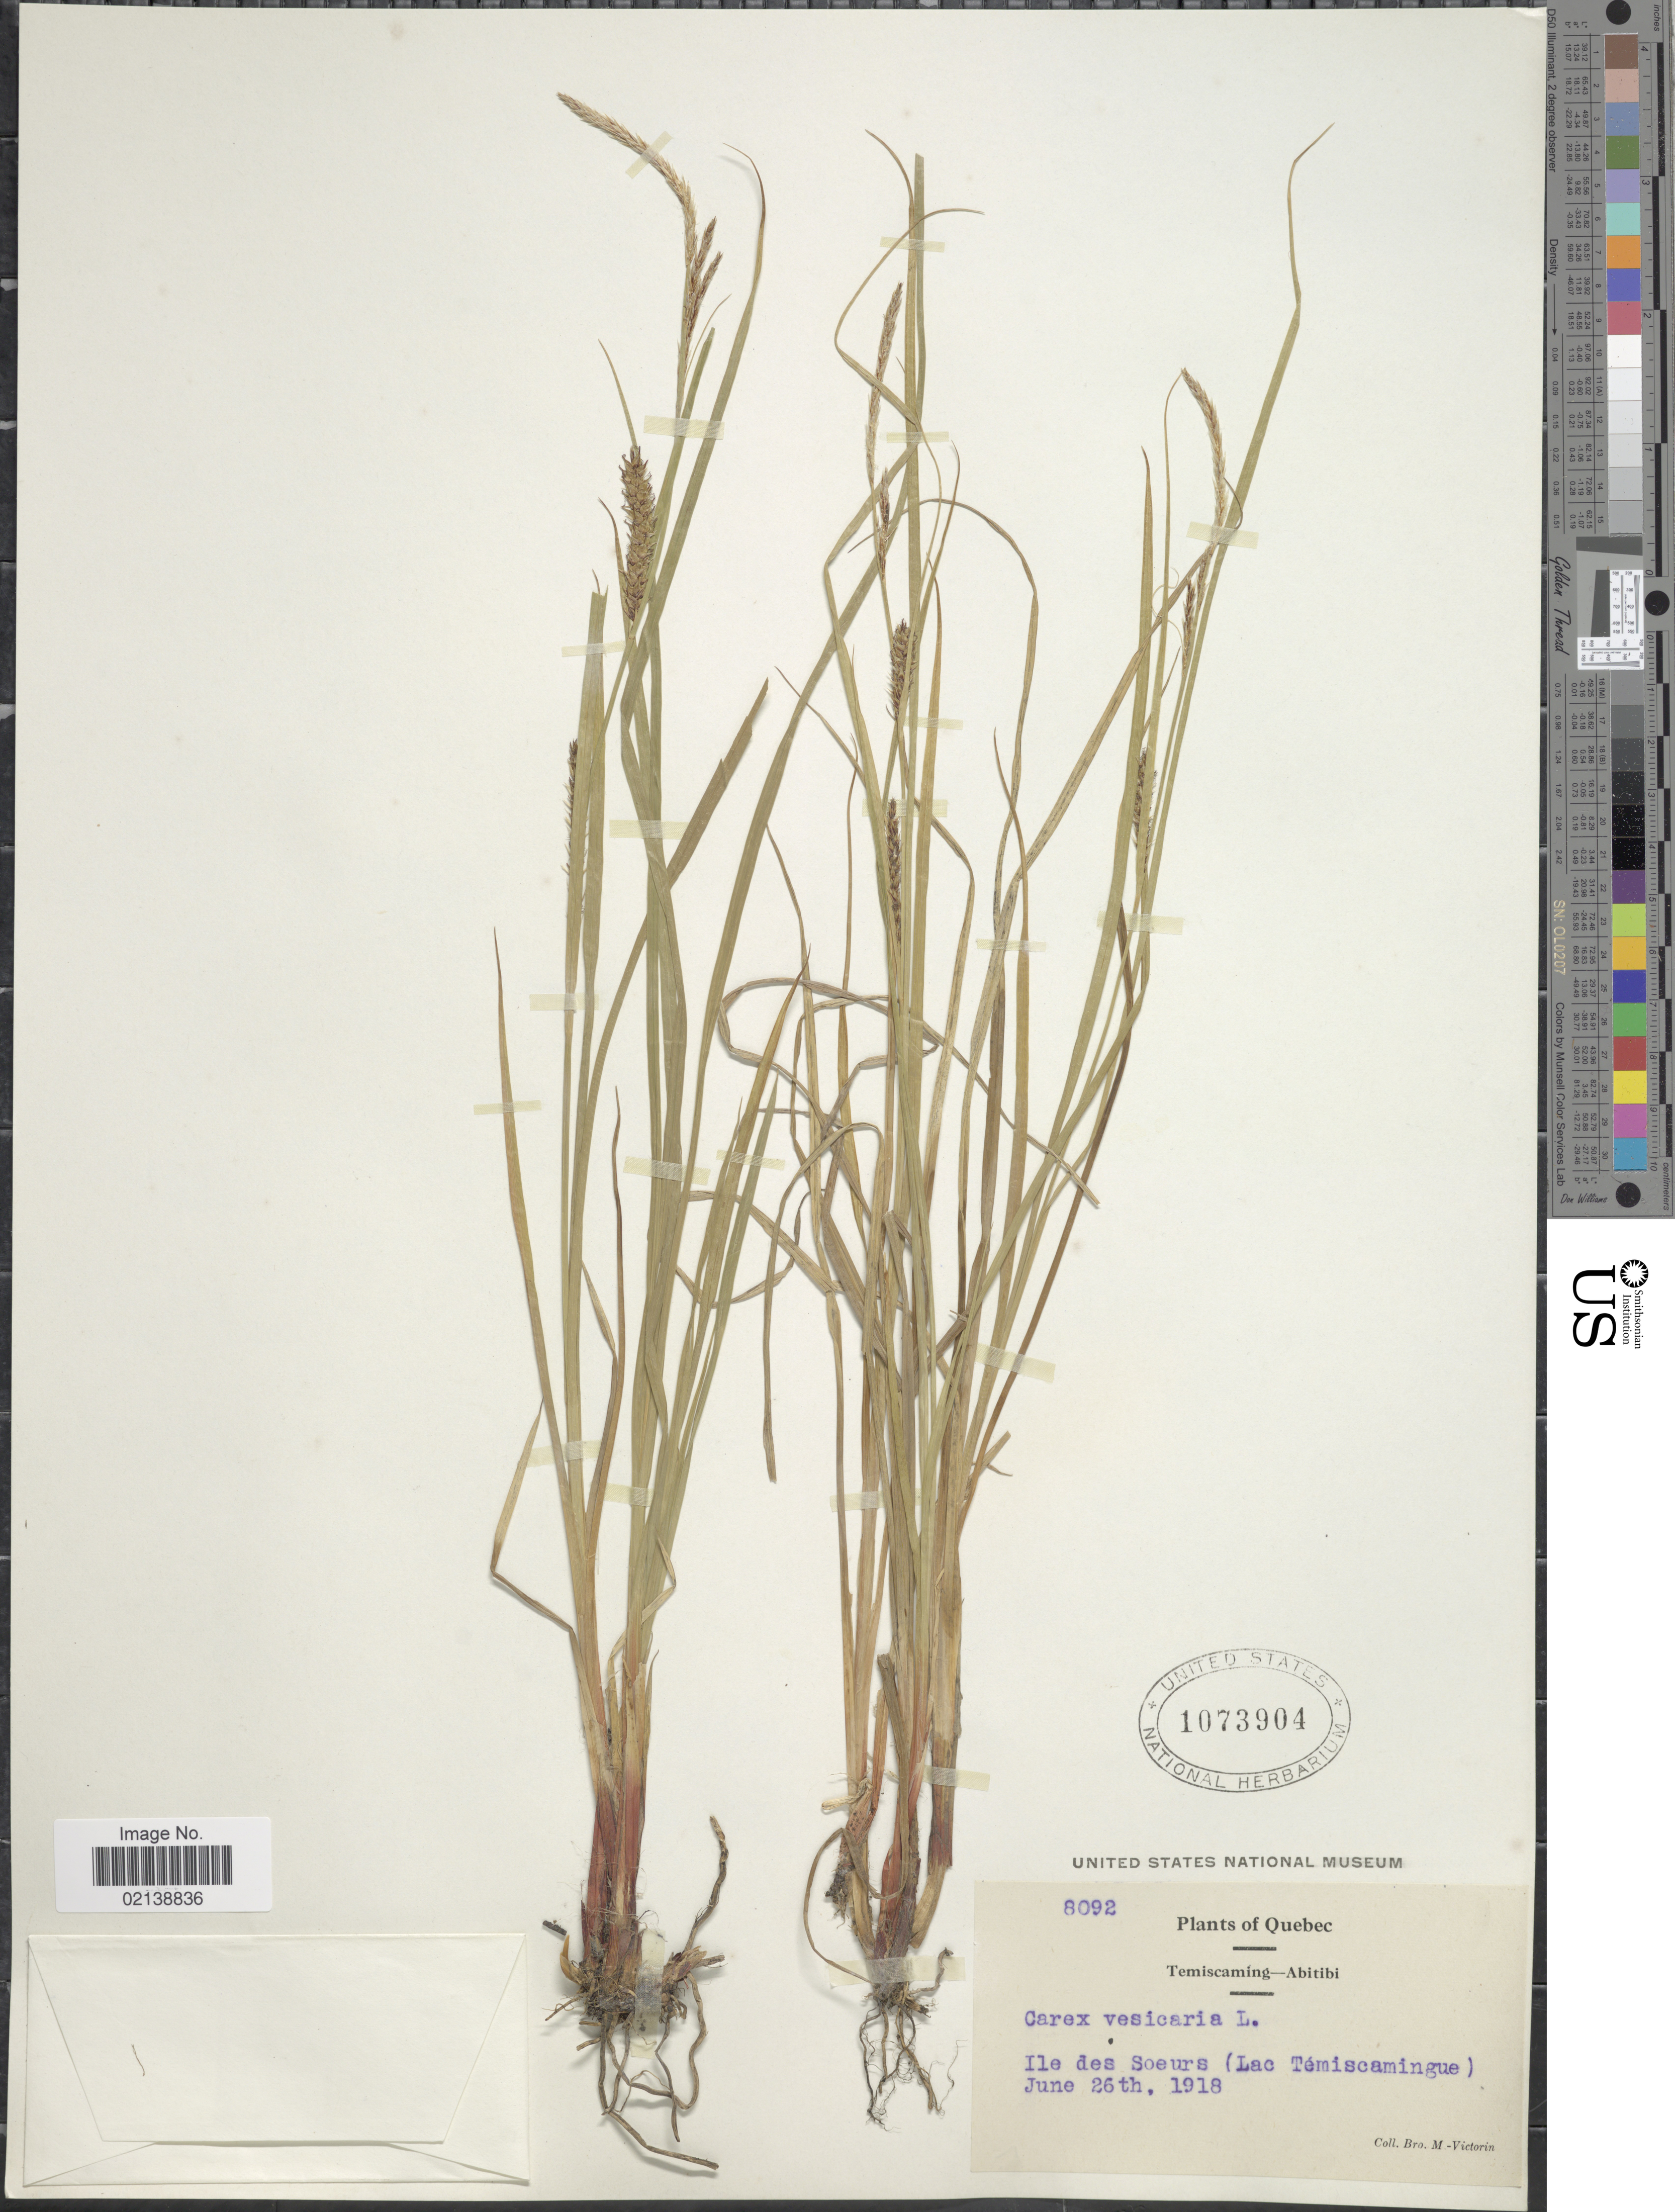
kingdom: Plantae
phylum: Tracheophyta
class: Liliopsida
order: Poales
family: Cyperaceae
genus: Carex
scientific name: Carex vesicaria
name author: L.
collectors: Fr. Marie-Victorin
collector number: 8092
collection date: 1918-06-26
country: Canada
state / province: Quebec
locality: Temiscaming - Abitibi, Ile des Soeurs (Lac Temiscamingue)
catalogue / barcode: US 1073904